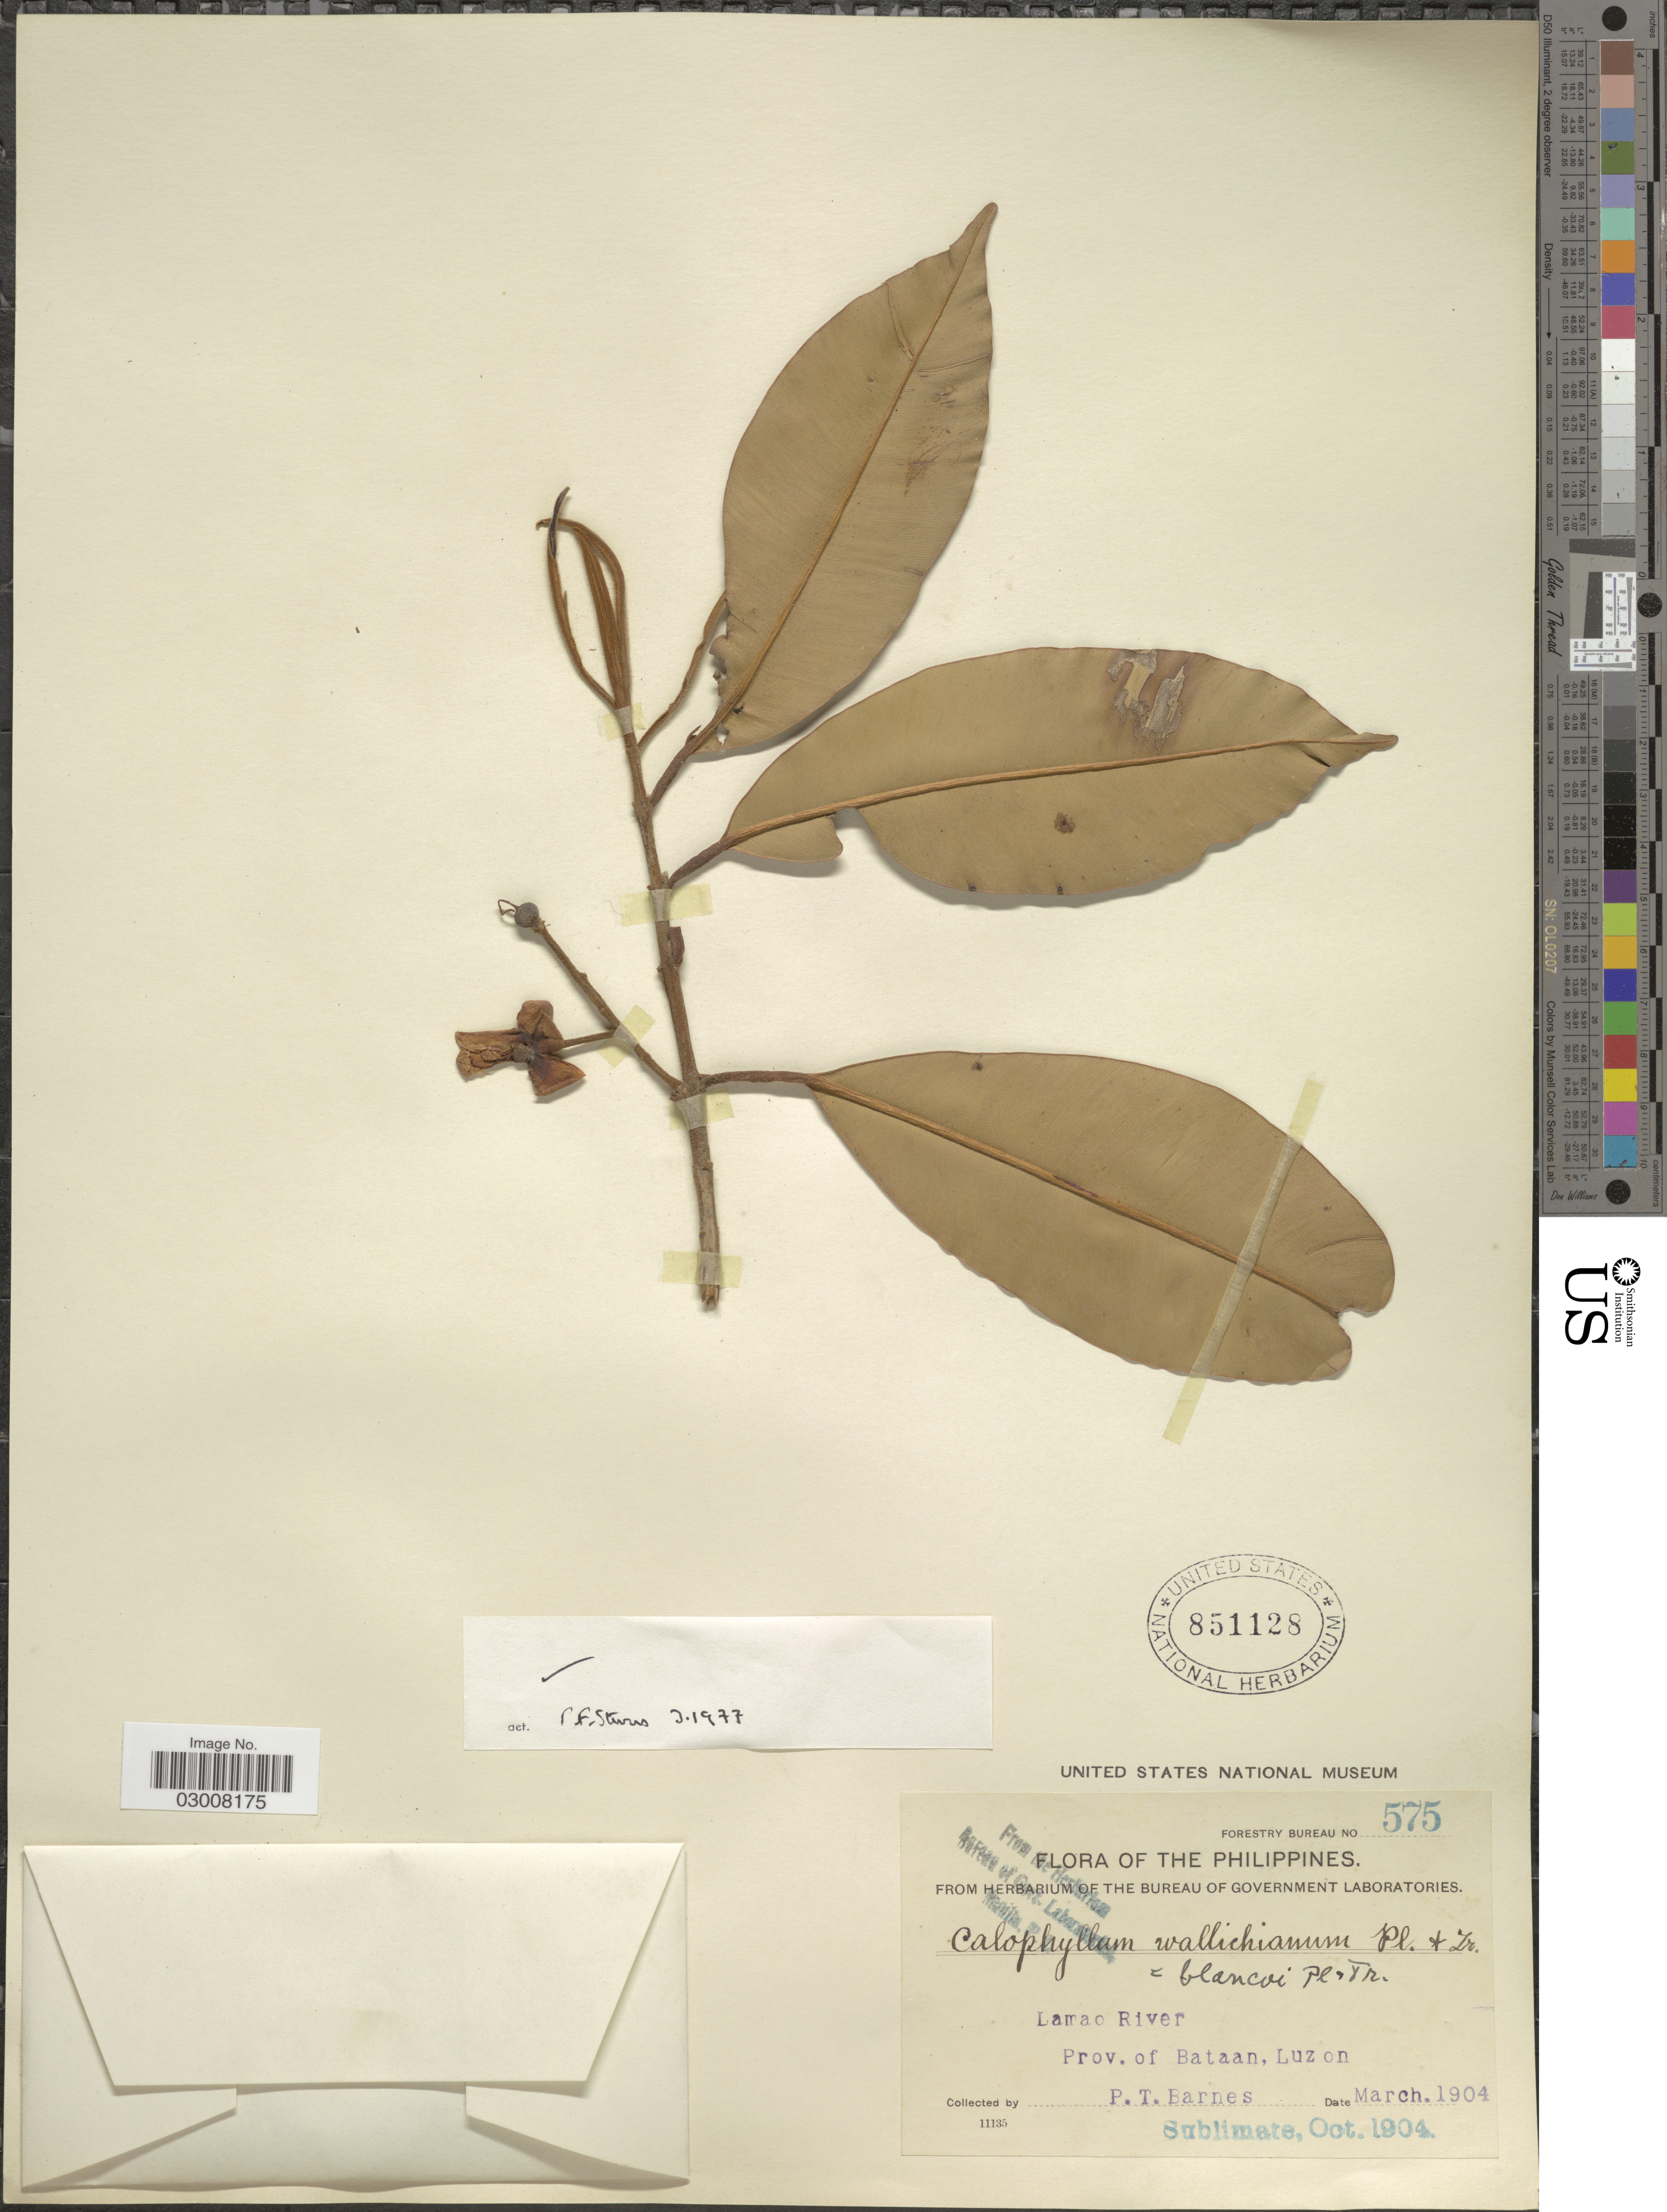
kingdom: Plantae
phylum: Tracheophyta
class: Magnoliopsida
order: Malpighiales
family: Calophyllaceae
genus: Calophyllum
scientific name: Calophyllum blancoi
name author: Planch. & Triana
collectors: P. Barnes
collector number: Forestry Bureau 575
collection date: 1904-03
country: Philippines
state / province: Central Luzon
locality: Lamao River, Prov. of Bataan, Luzon.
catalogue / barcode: US 851128